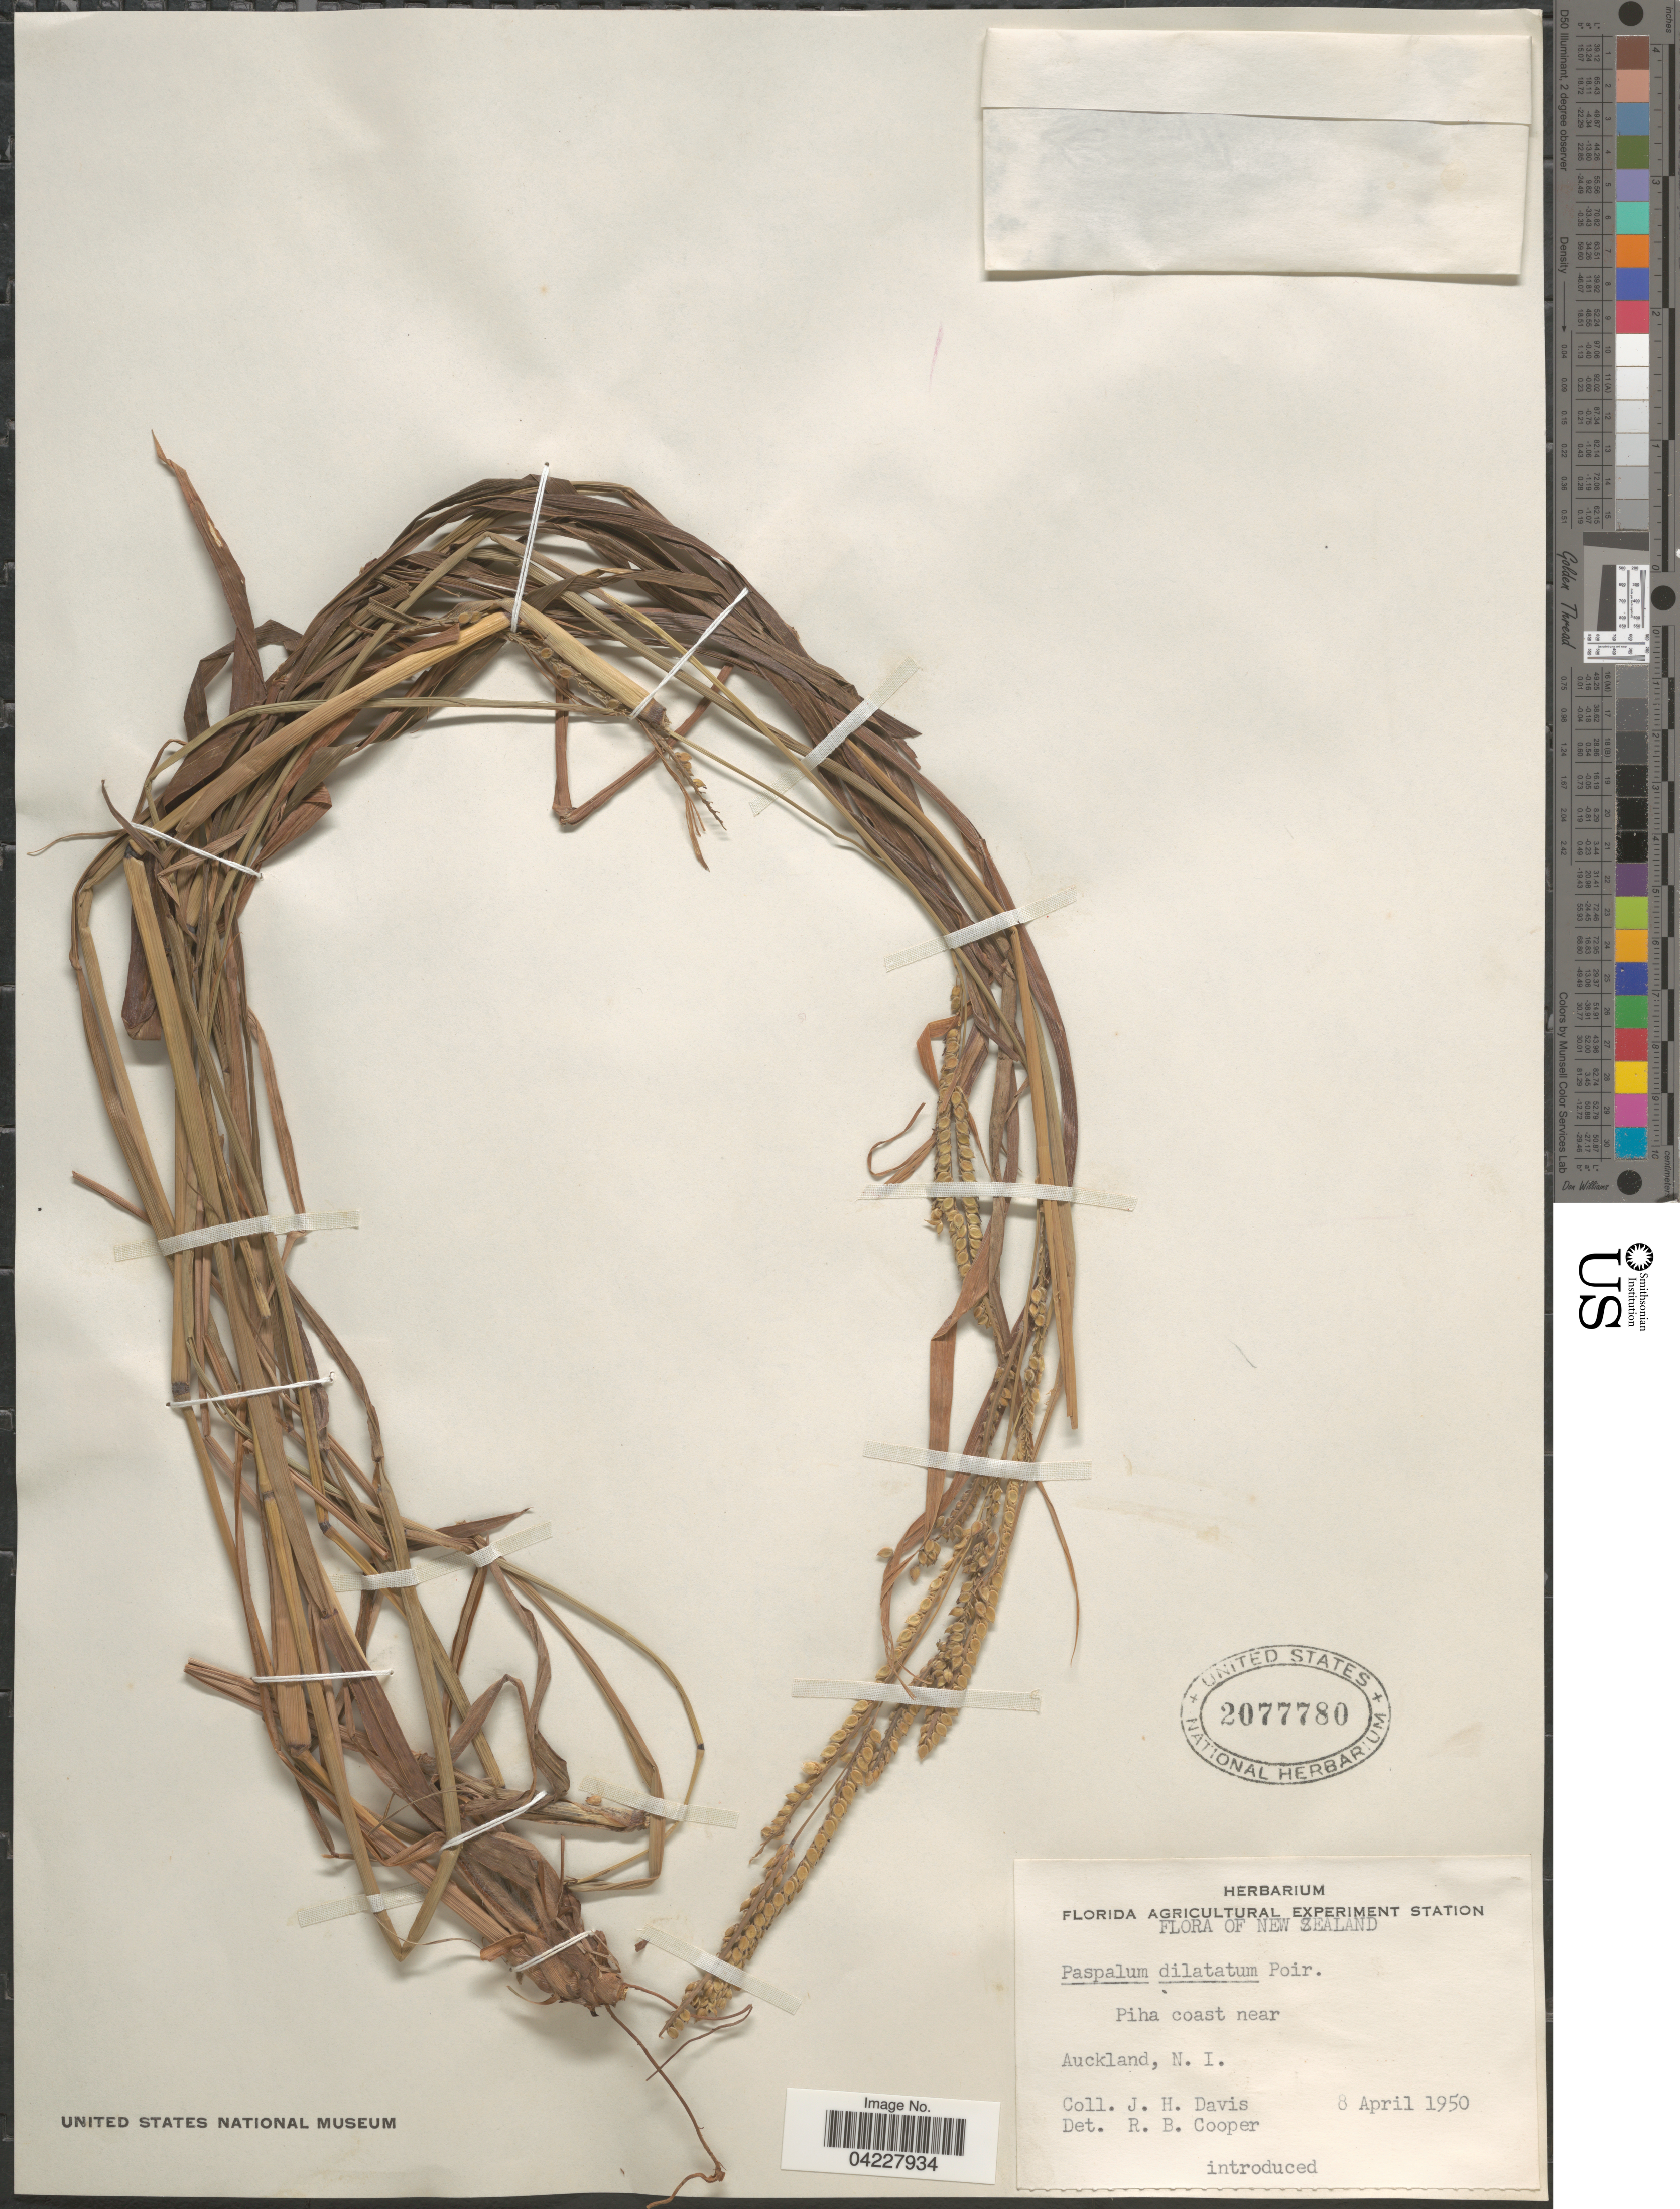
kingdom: Plantae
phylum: Tracheophyta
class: Liliopsida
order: Poales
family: Poaceae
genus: Paspalum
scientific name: Paspalum dilatatum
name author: Poir.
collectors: J. Davis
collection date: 1950-04-08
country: New Zealand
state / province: Auckland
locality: Piha coast near Auckland, N.I.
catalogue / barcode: US 2077780